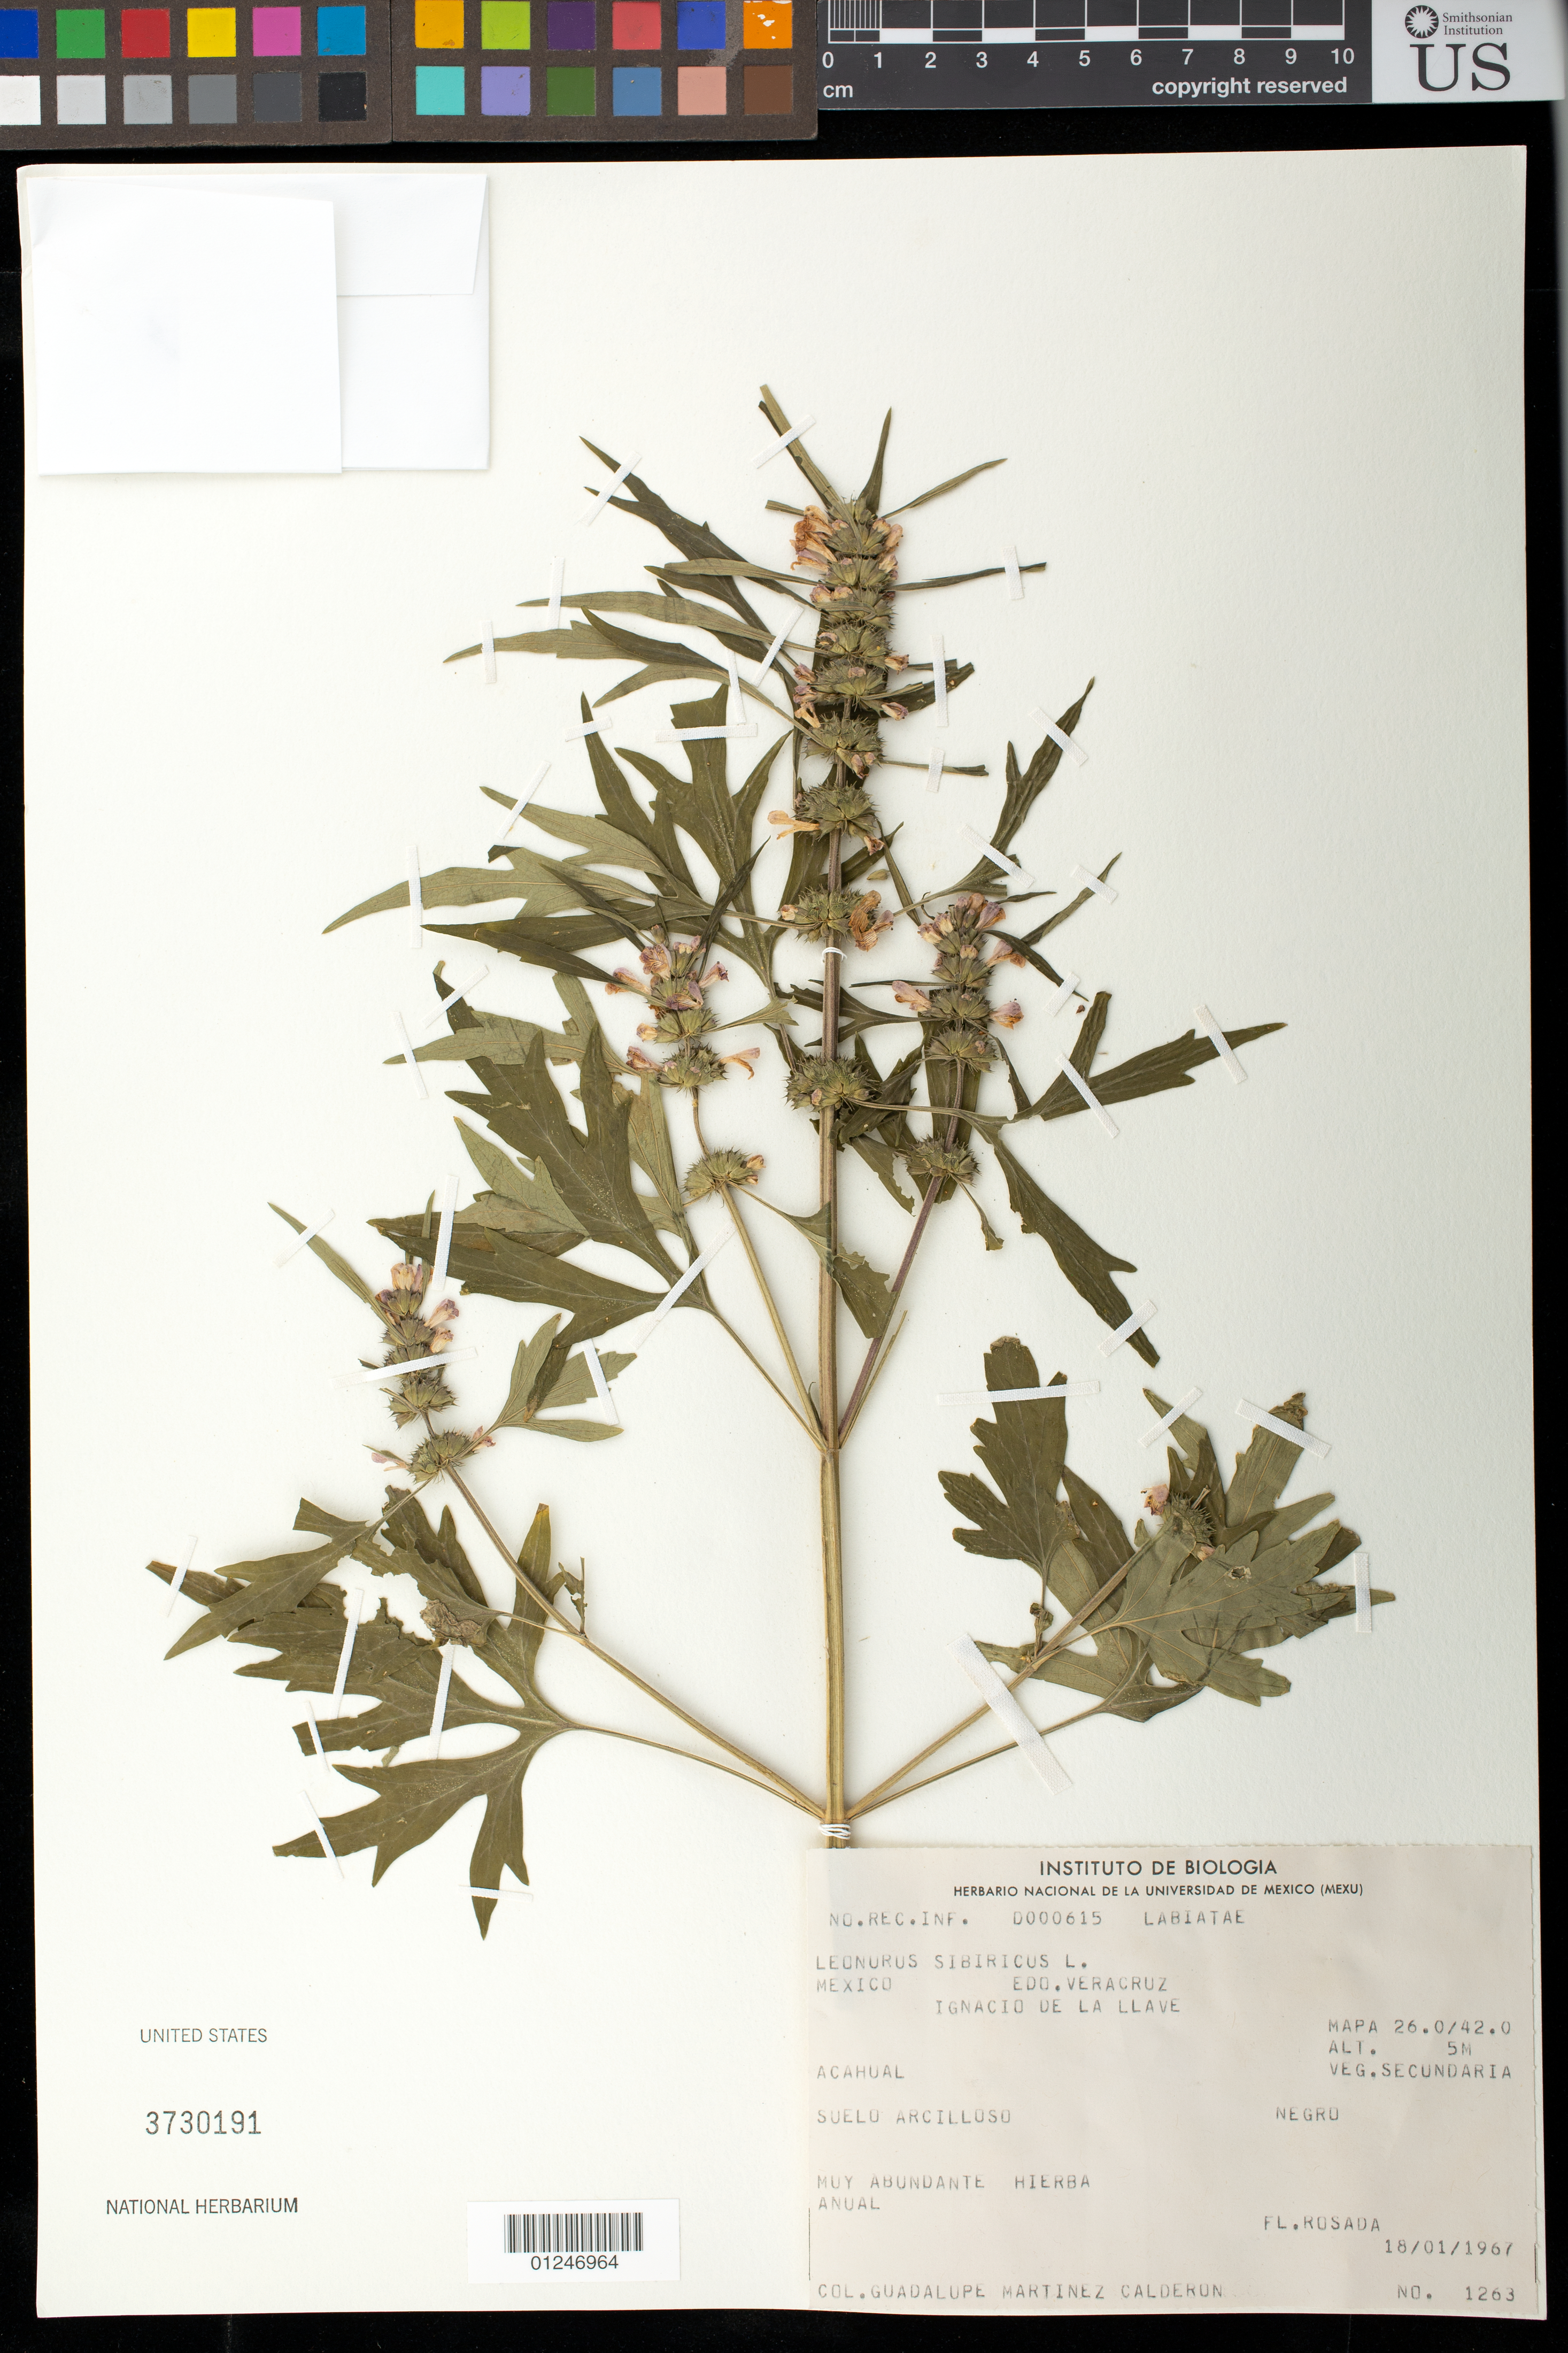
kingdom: Plantae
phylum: Tracheophyta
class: Magnoliopsida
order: Lamiales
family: Lamiaceae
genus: Leonurus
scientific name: Leonurus japonicus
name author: Houtt.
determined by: Strong, Mark T., (BOT), Smithsonian Institution - National Museum of Natural History (UNITED STATES)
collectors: G. Martínez Calderón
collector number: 1263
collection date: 1967-01-18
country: Mexico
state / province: Veracruz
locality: IGNACIO DE LA LLAVE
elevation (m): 5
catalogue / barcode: US 3730191